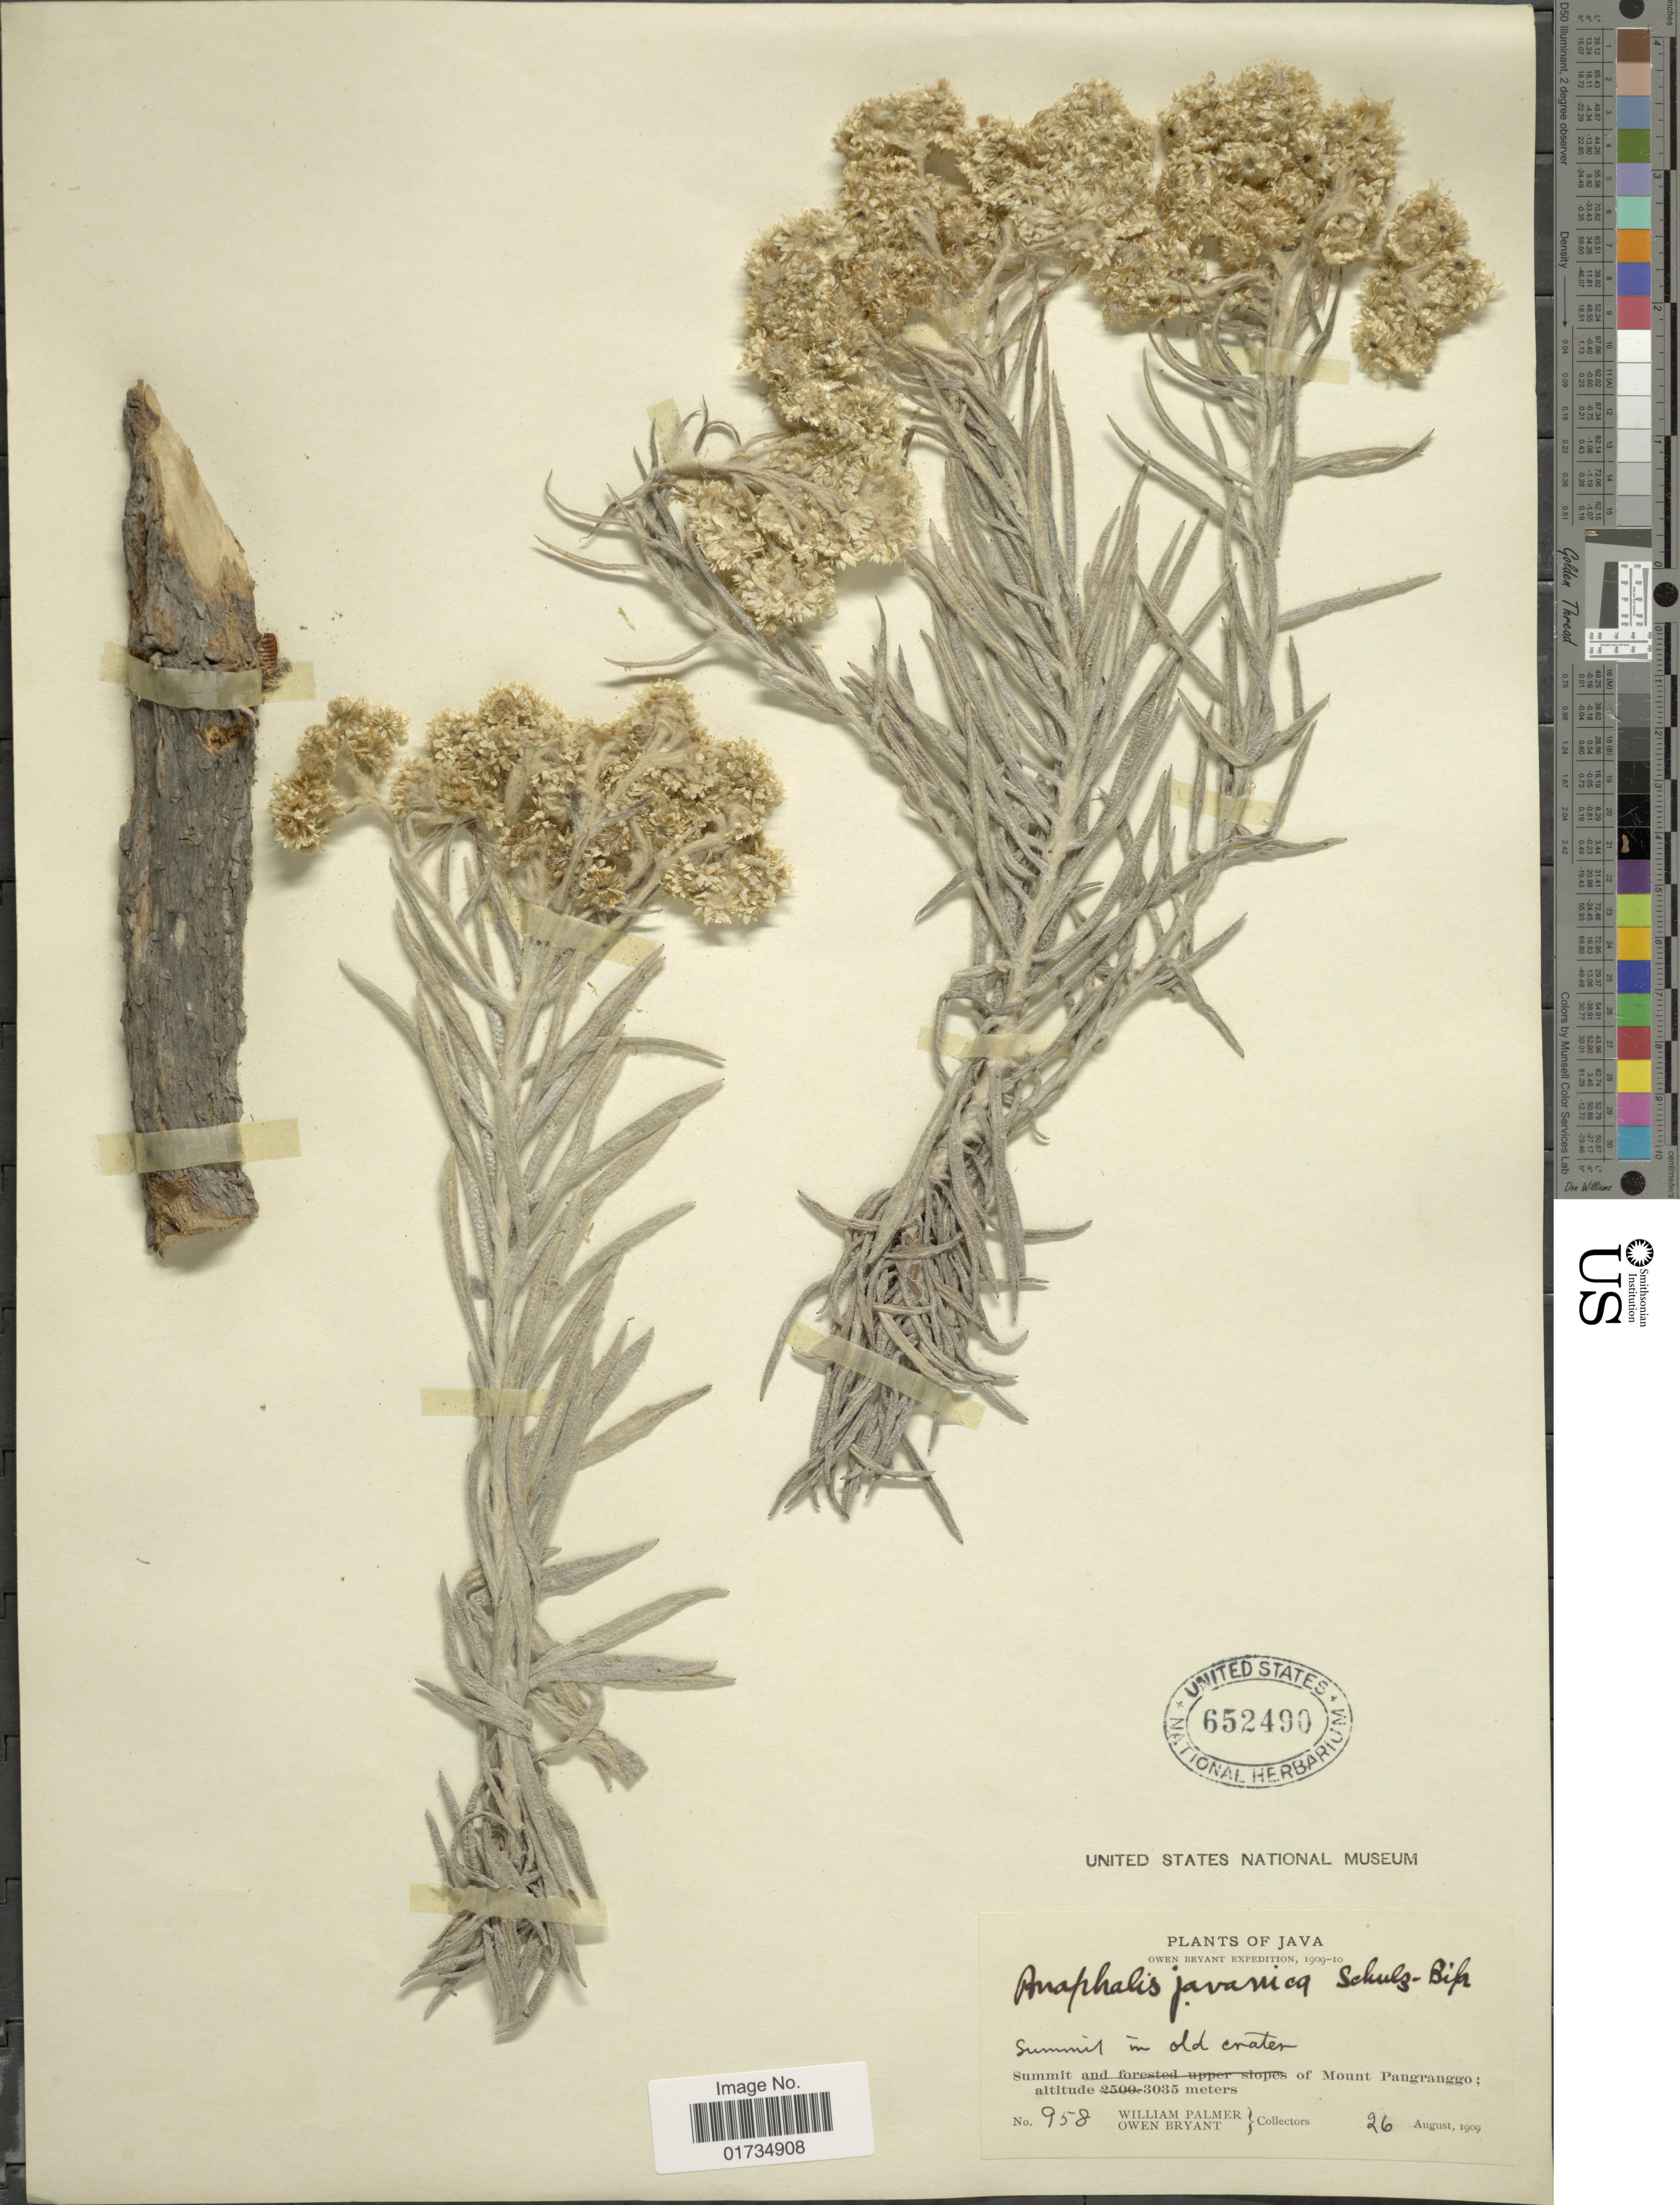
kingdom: Plantae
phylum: Tracheophyta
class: Magnoliopsida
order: Asterales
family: Asteraceae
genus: Anaphalis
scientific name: Anaphalis javanica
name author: (Reinw. ex Blume) Sch. Bip.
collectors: W. Palmer & O. Bryant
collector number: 958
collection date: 1909-08-26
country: Indonesia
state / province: Java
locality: W. Java. Mount Gedeh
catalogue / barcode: US 652490